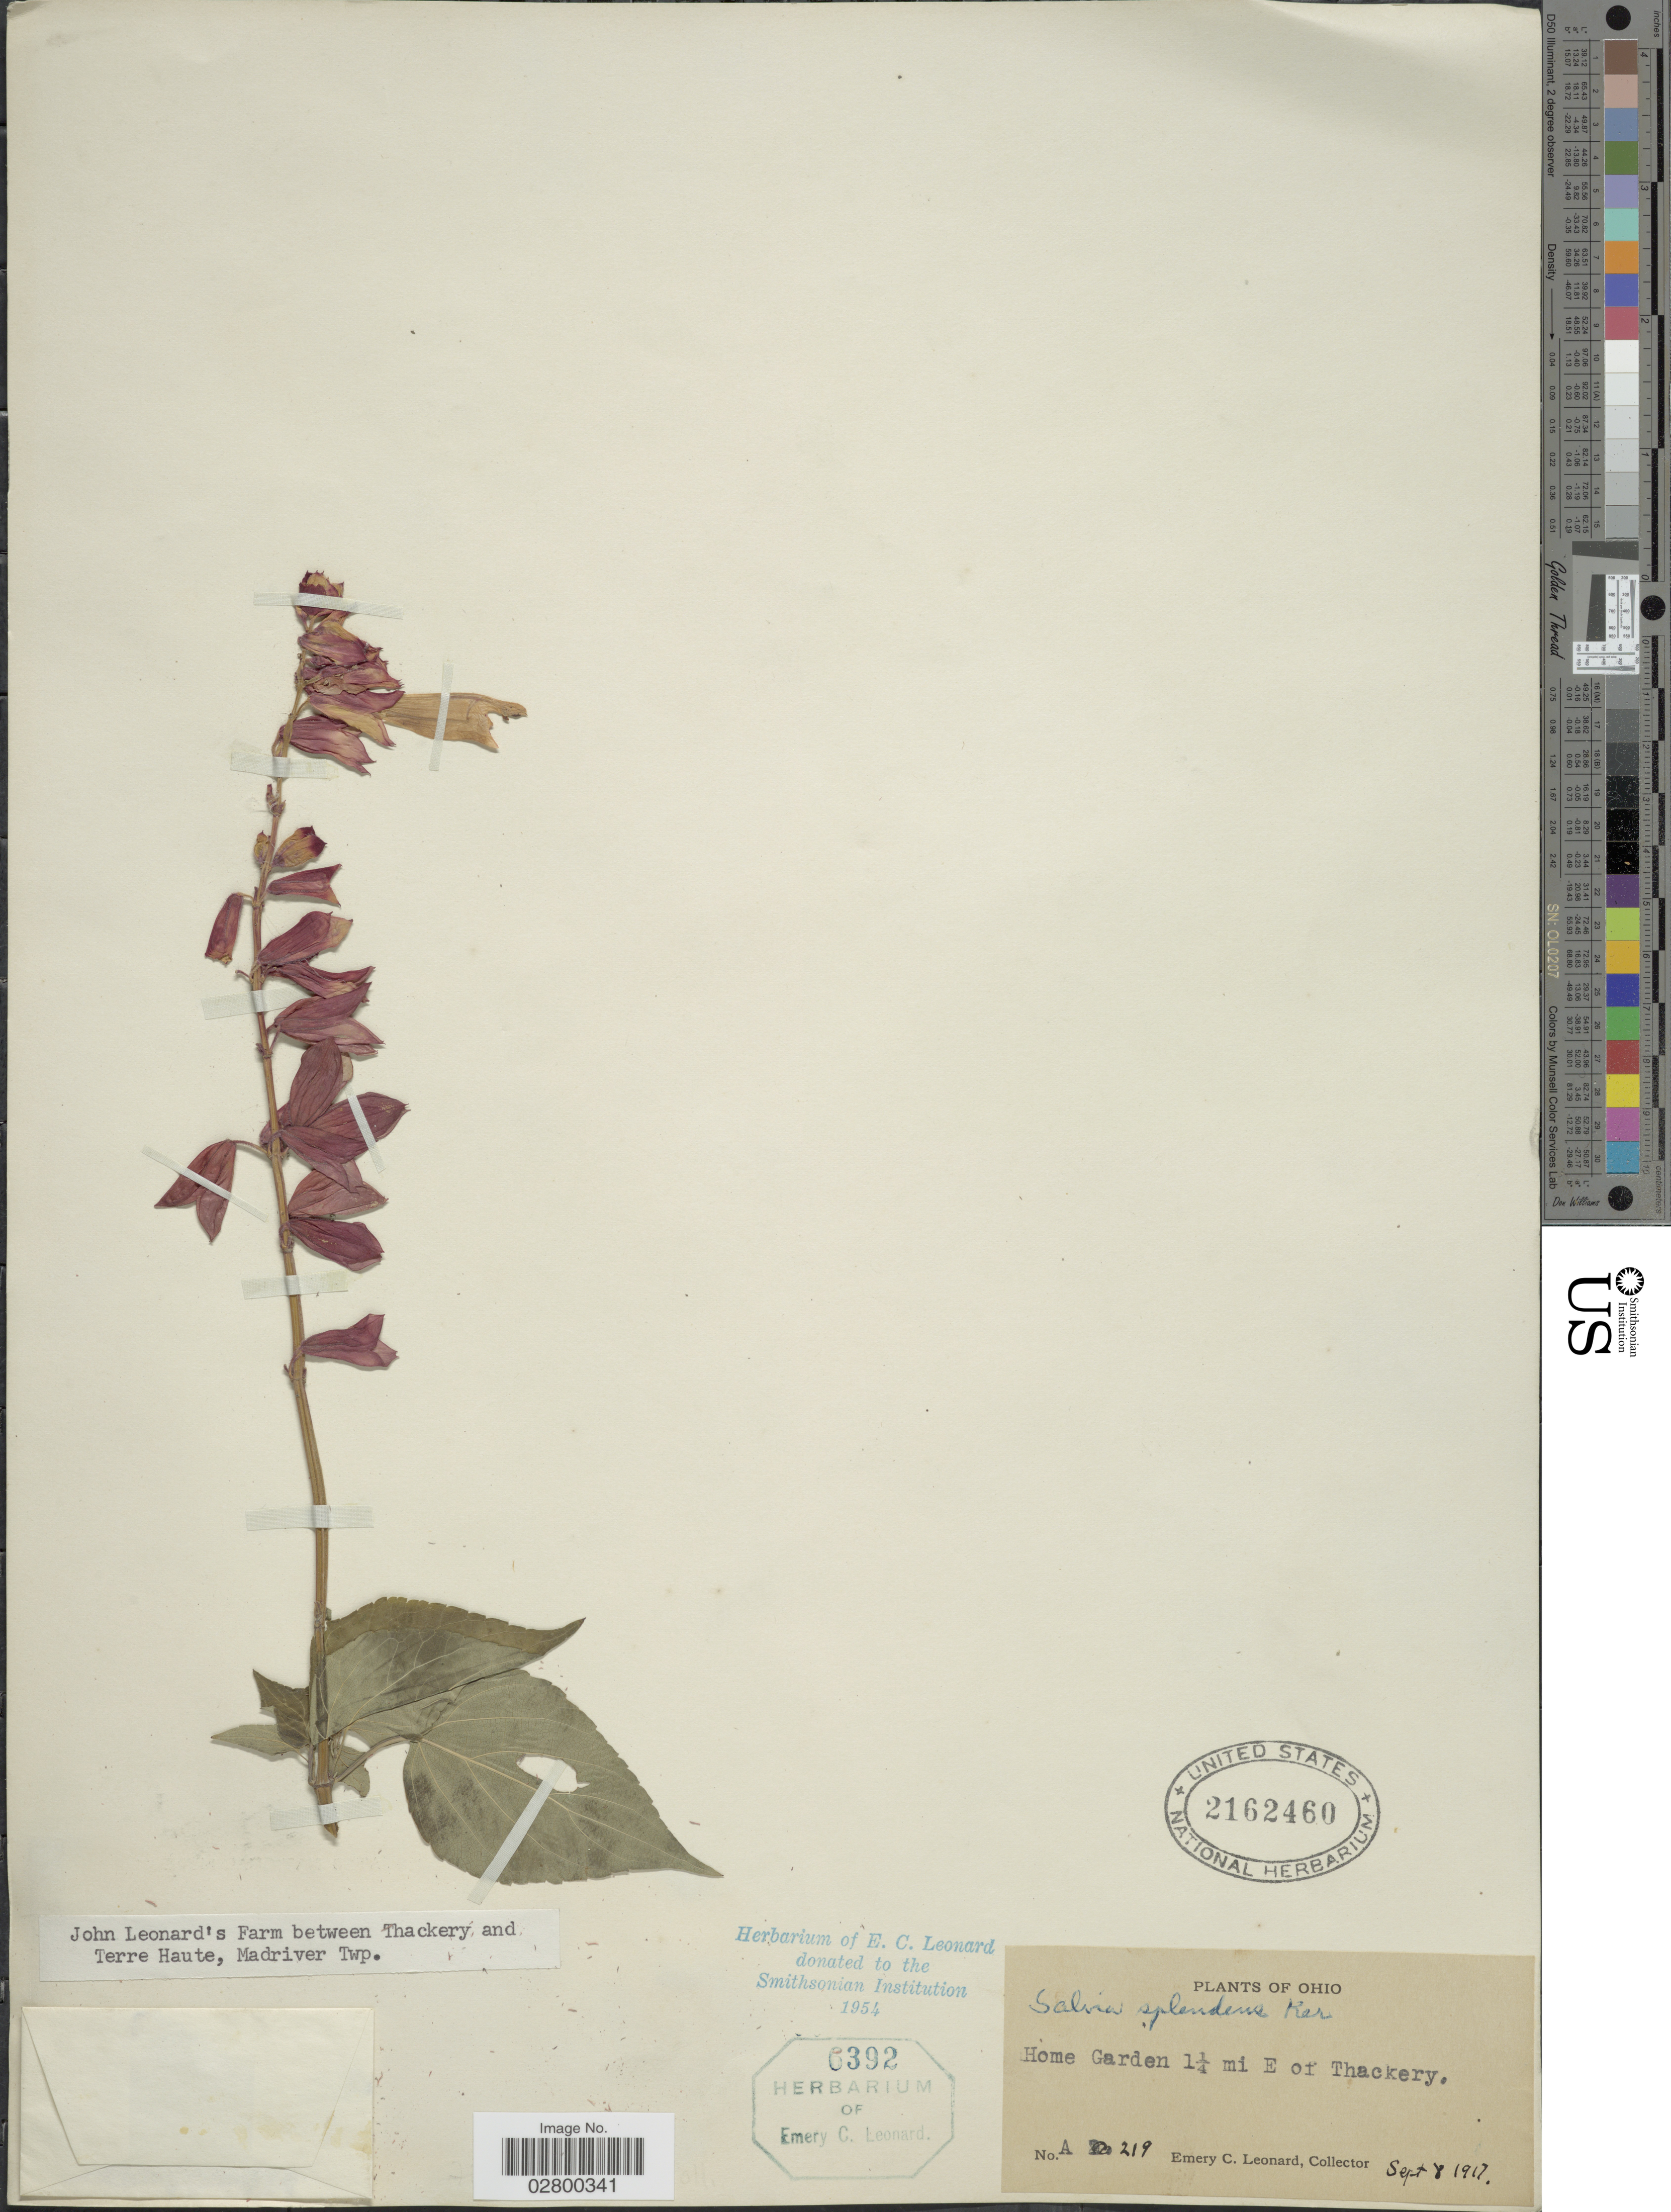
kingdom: Plantae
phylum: Tracheophyta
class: Magnoliopsida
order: Lamiales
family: Lamiaceae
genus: Salvia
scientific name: Salvia splendens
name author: Sellow ex Nees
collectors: E. C. Leonard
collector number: A 219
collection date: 1917-09-08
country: United States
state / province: Ohio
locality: Home Garden 1¼ mi E of Thackery.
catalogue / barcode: US 2162460